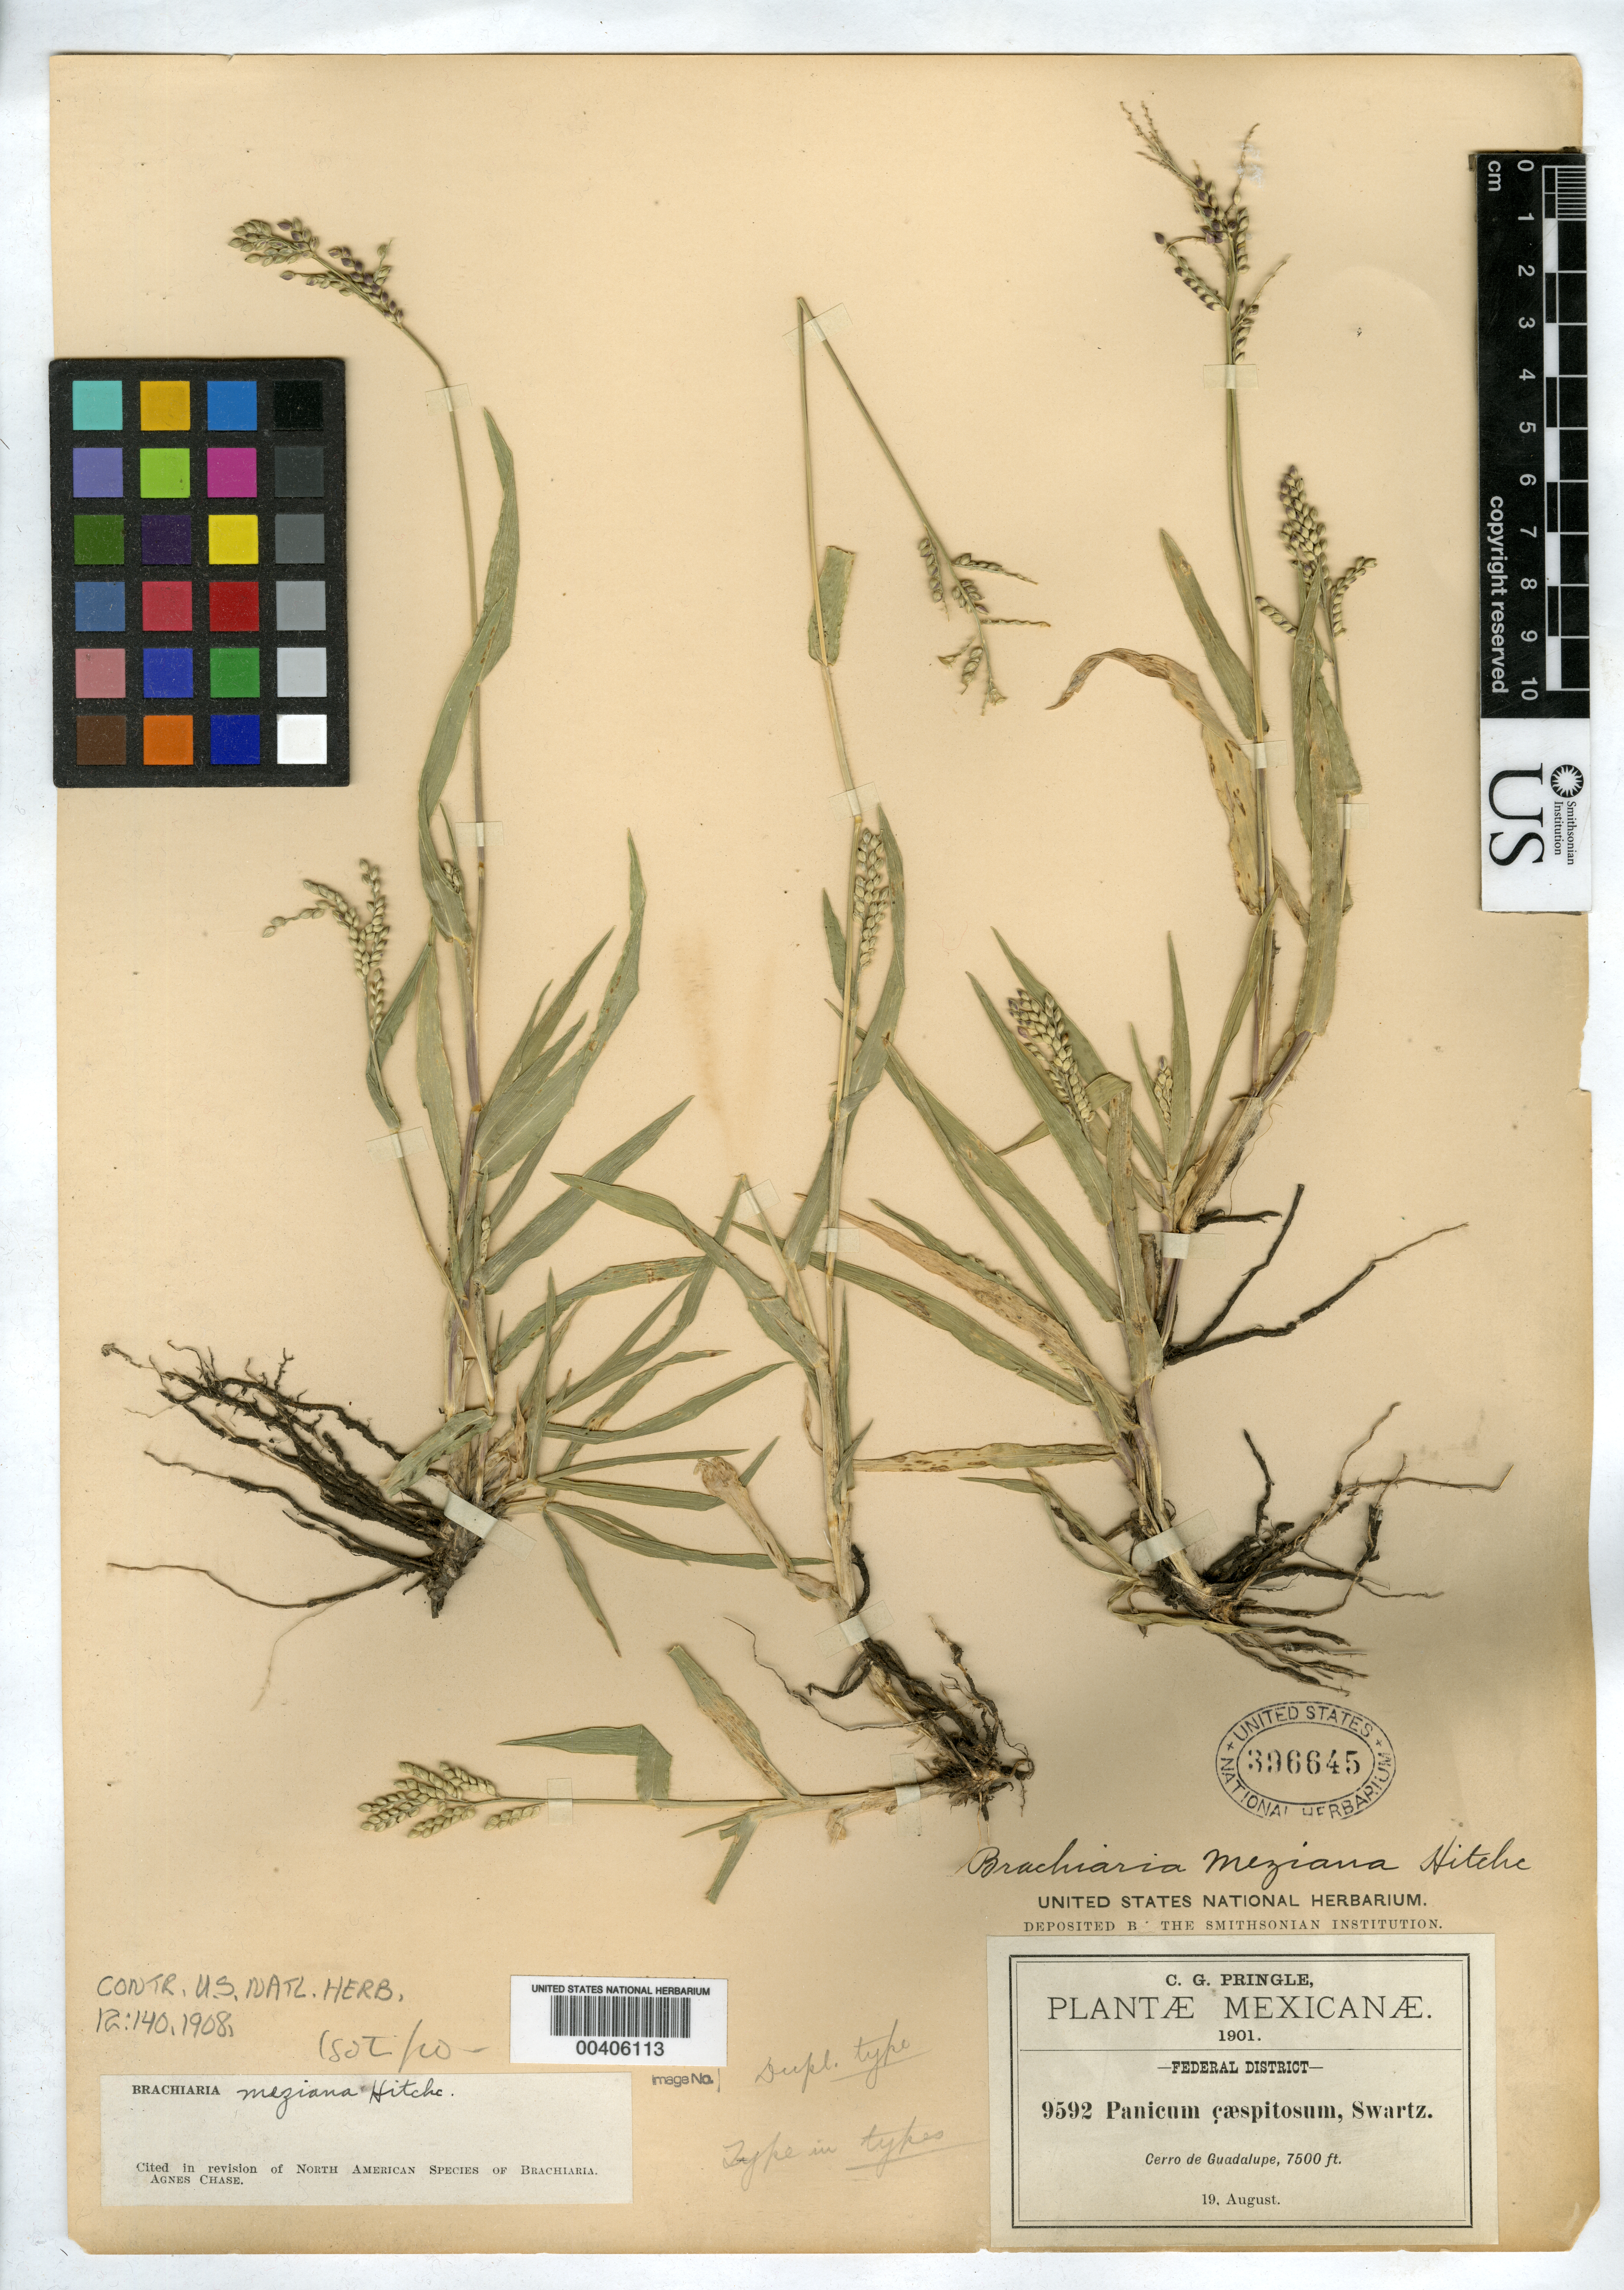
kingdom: Plantae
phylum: Tracheophyta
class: Liliopsida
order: Poales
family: Poaceae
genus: Brachiaria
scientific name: Brachiaria meziana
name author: Hitchc.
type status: Isotype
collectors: C. G. Pringle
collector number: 9592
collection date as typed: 19 Aug 1901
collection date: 1901-08-19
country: Mexico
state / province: Distrito Federal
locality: Cerro de Guadalupe.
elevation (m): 2286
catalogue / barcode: US 396645